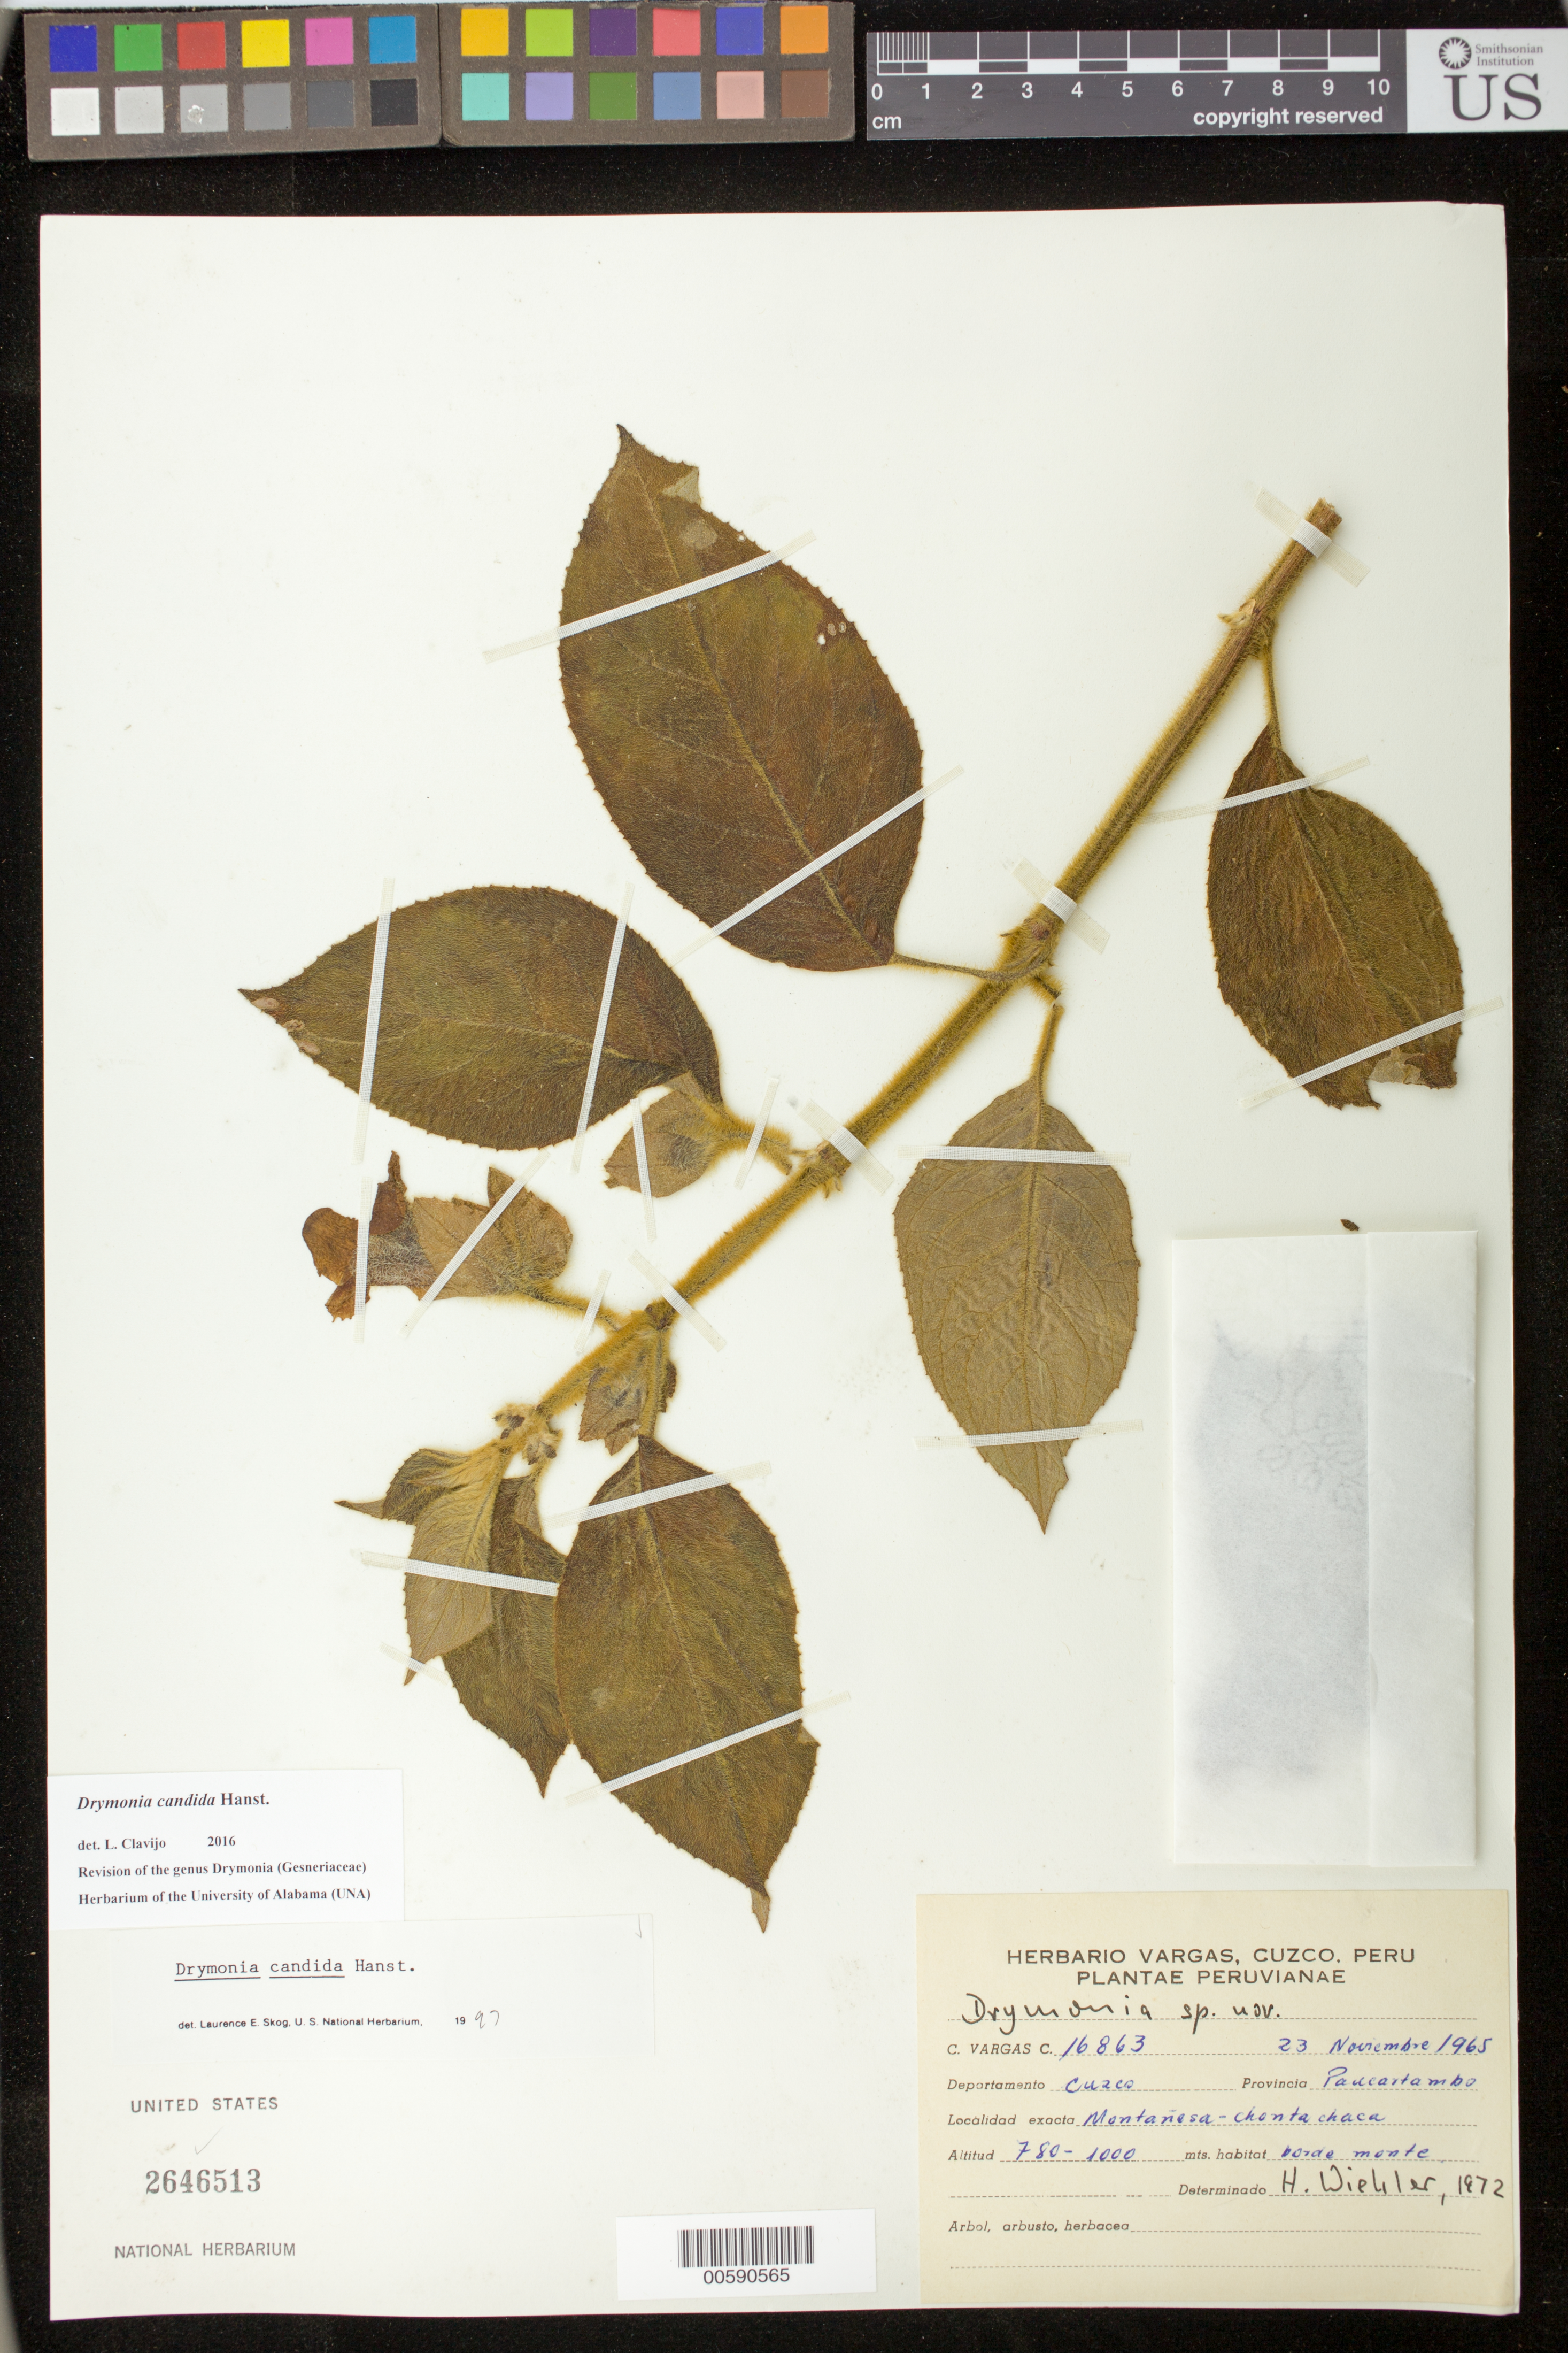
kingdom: Plantae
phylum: Tracheophyta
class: Magnoliopsida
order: Lamiales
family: Gesneriaceae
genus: Drymonia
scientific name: Drymonia candida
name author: Hanst.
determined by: Skog, Laurence E.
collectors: C. Vargas C.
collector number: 16863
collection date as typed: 23 Nov 1965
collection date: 1965-11-23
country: Peru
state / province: Cusco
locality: Prov. Paucartambo; Montañesa - Chontachaca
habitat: Borde monte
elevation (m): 780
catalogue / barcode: US 2646513